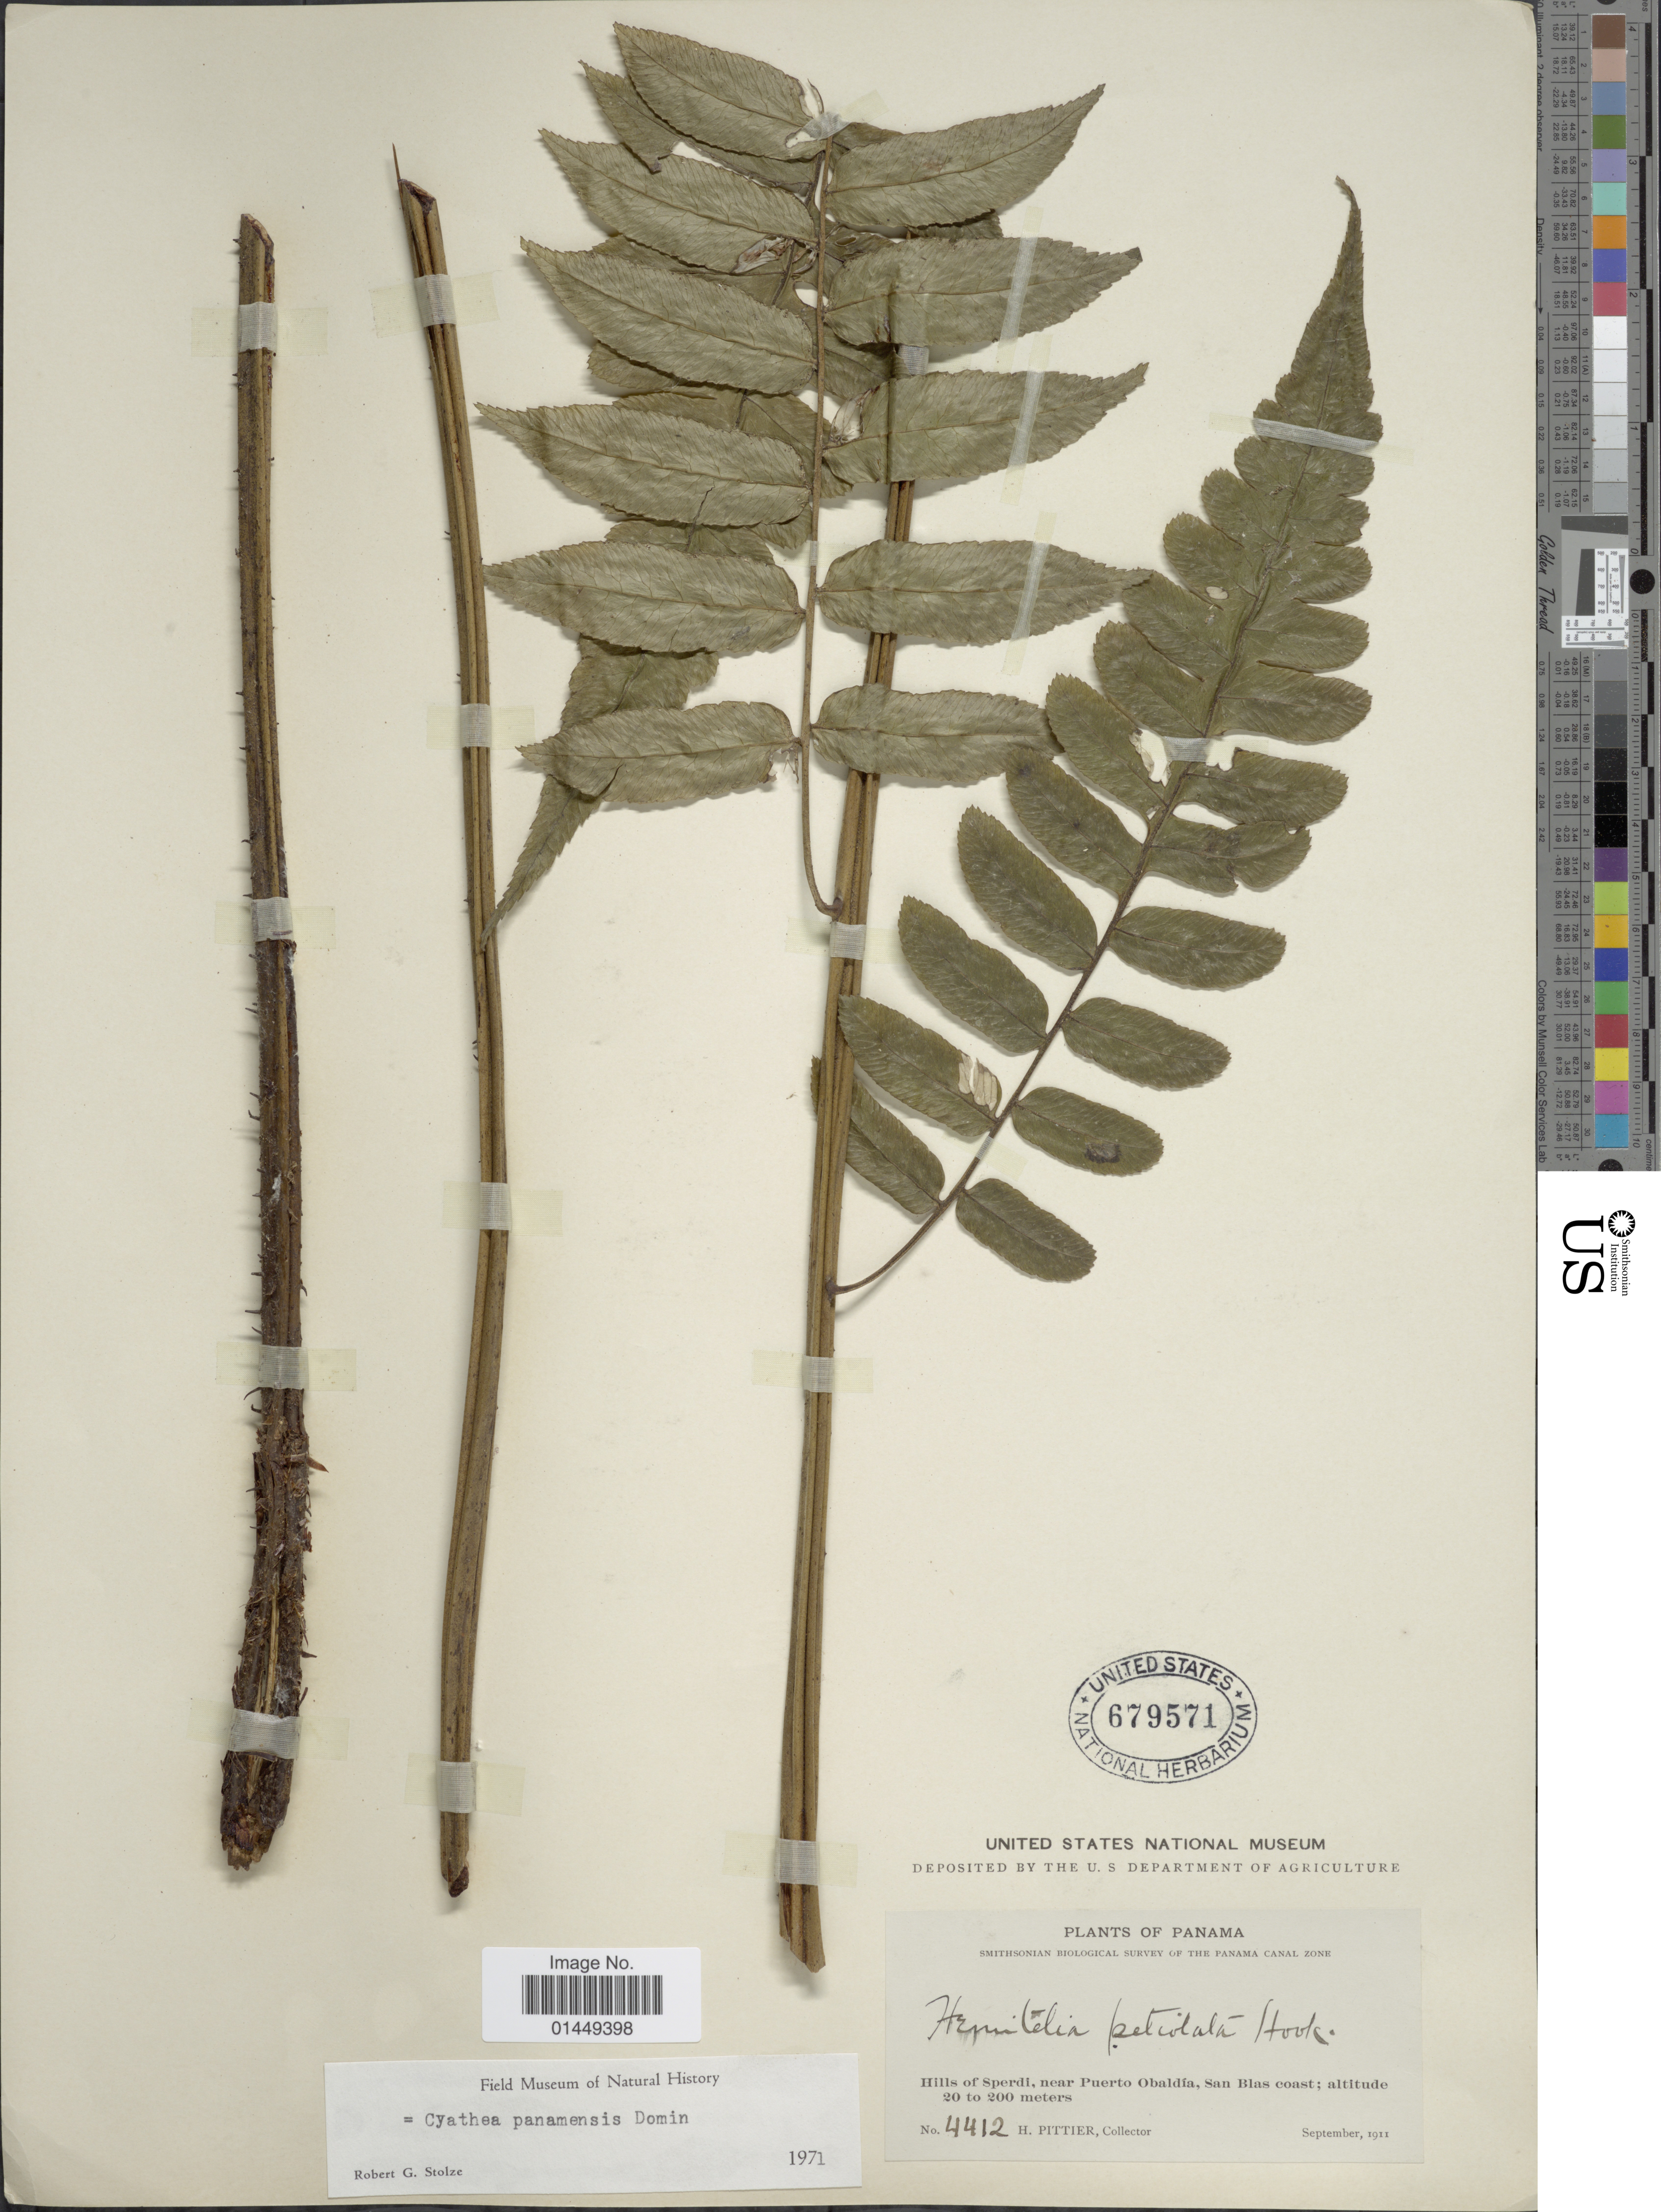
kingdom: Plantae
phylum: Tracheophyta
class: Polypodiopsida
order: Cyatheales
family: Cyatheaceae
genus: Cyathea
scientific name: Cyathea petiolata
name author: (Hook.) R.M. Tryon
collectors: H. F. Pittier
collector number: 4412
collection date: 1911-09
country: Panama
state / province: Kuna Yala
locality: Hills of Sperdi, near Puerto Obaldía, San Blas coast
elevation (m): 20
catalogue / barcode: US 679571